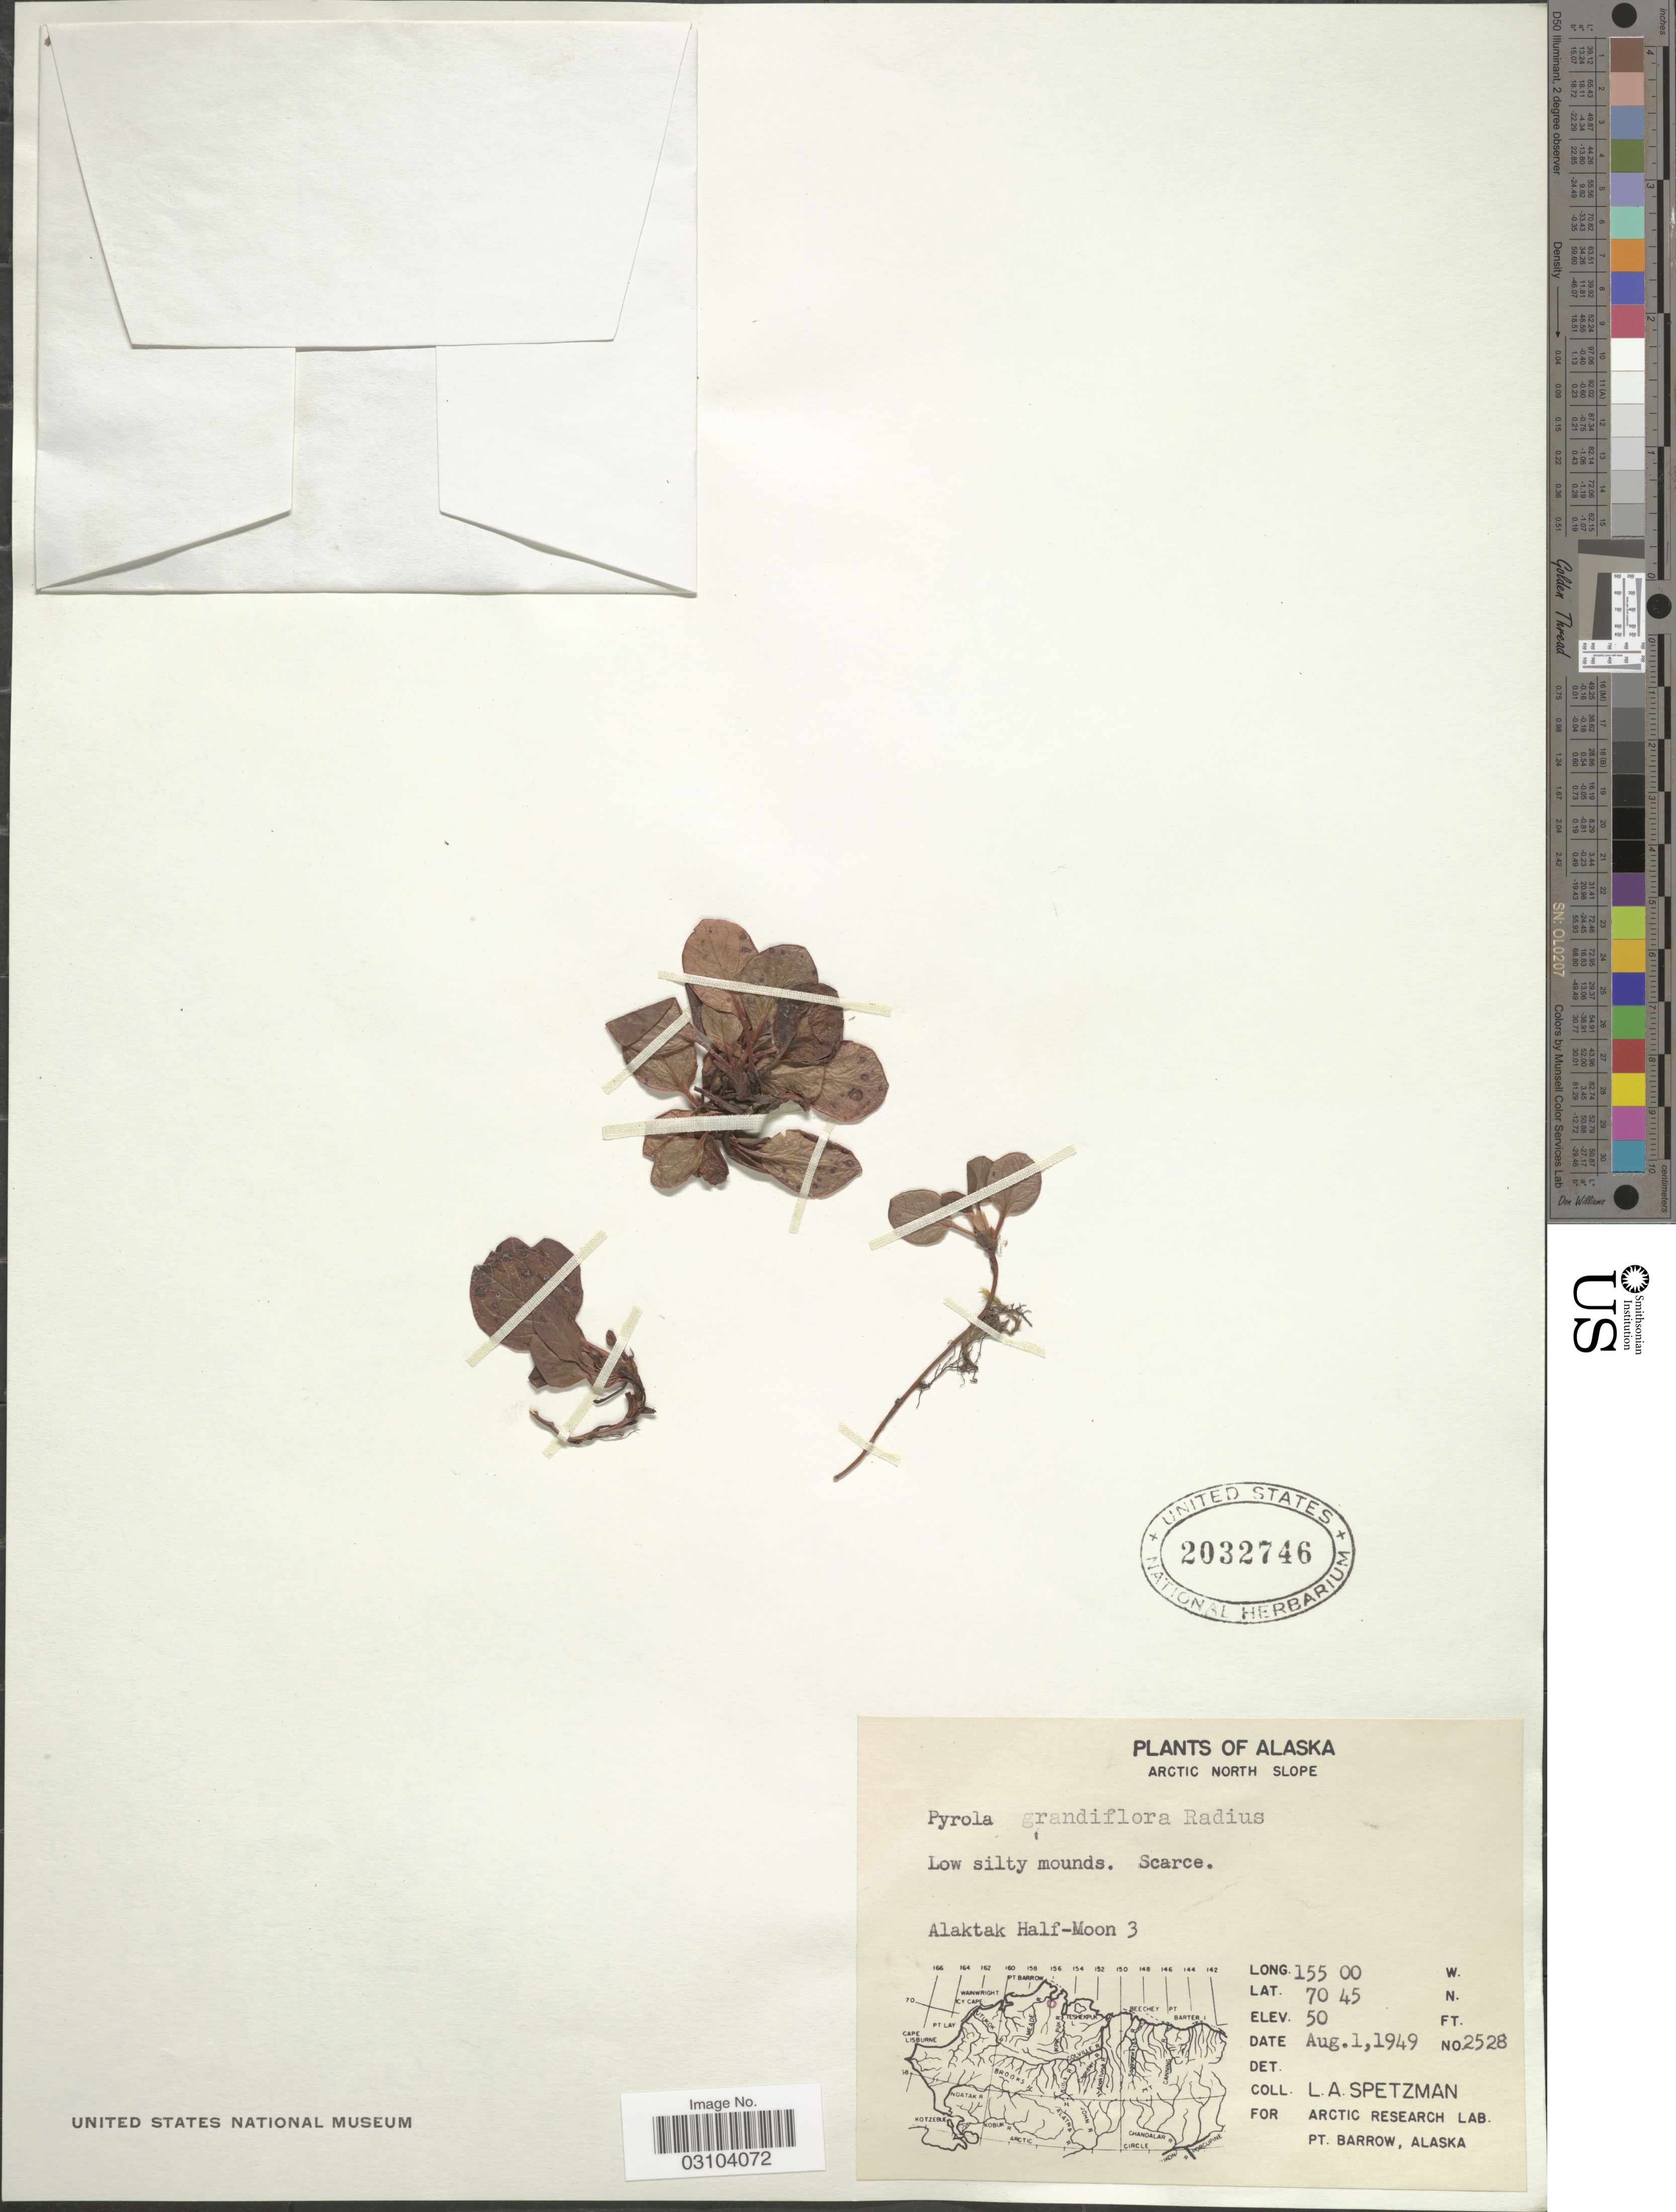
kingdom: Plantae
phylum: Tracheophyta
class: Magnoliopsida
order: Ericales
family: Ericaceae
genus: Pyrola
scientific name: Pyrola grandiflora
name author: Radius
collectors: L. Spetzman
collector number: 2528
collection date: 1949-08-01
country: United States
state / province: Alaska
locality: Arctic North Slope. Alaktak Half-Moon 3.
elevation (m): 15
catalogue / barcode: US 2032746